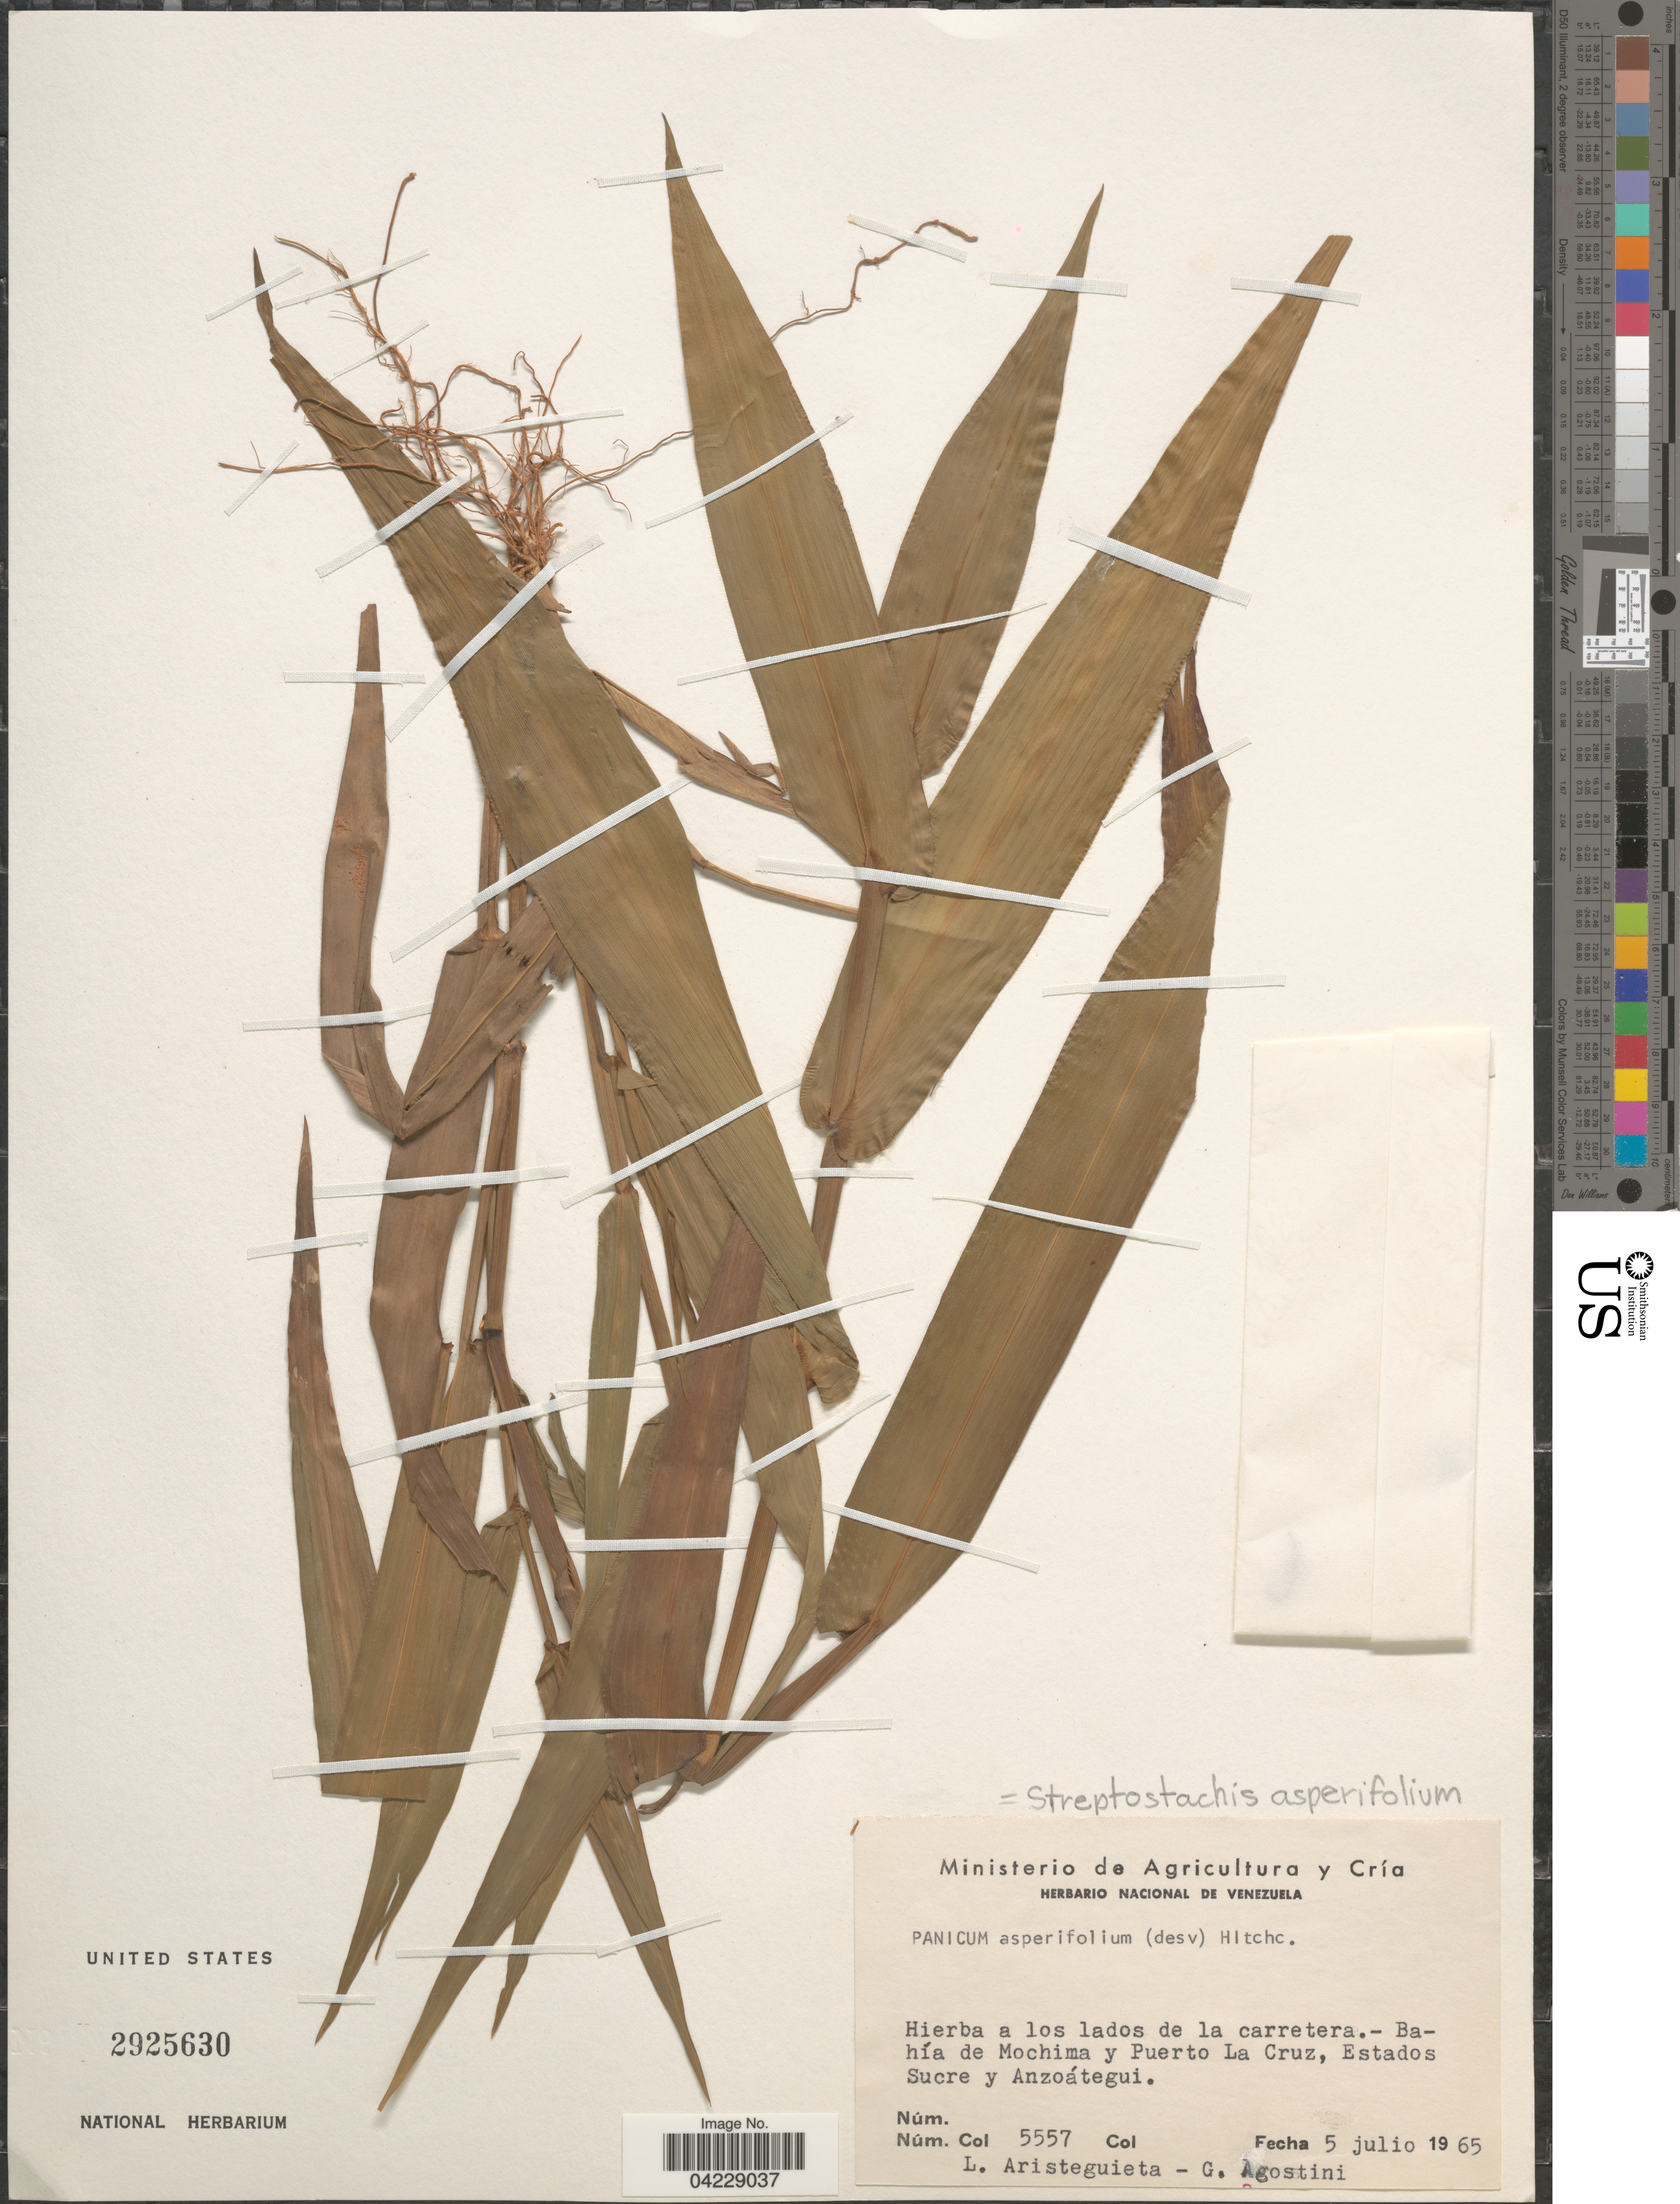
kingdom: Plantae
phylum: Tracheophyta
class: Liliopsida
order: Poales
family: Poaceae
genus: Streptostachys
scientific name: Streptostachys asperifolia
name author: Desv.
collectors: L. Aristeguieta & G. Agostini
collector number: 5557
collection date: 1965-07-05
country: Venezuela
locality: Bahía de Mochima y Puerto La Cruz, Estados Sucre y Anzoátegui.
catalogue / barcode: US 2925630